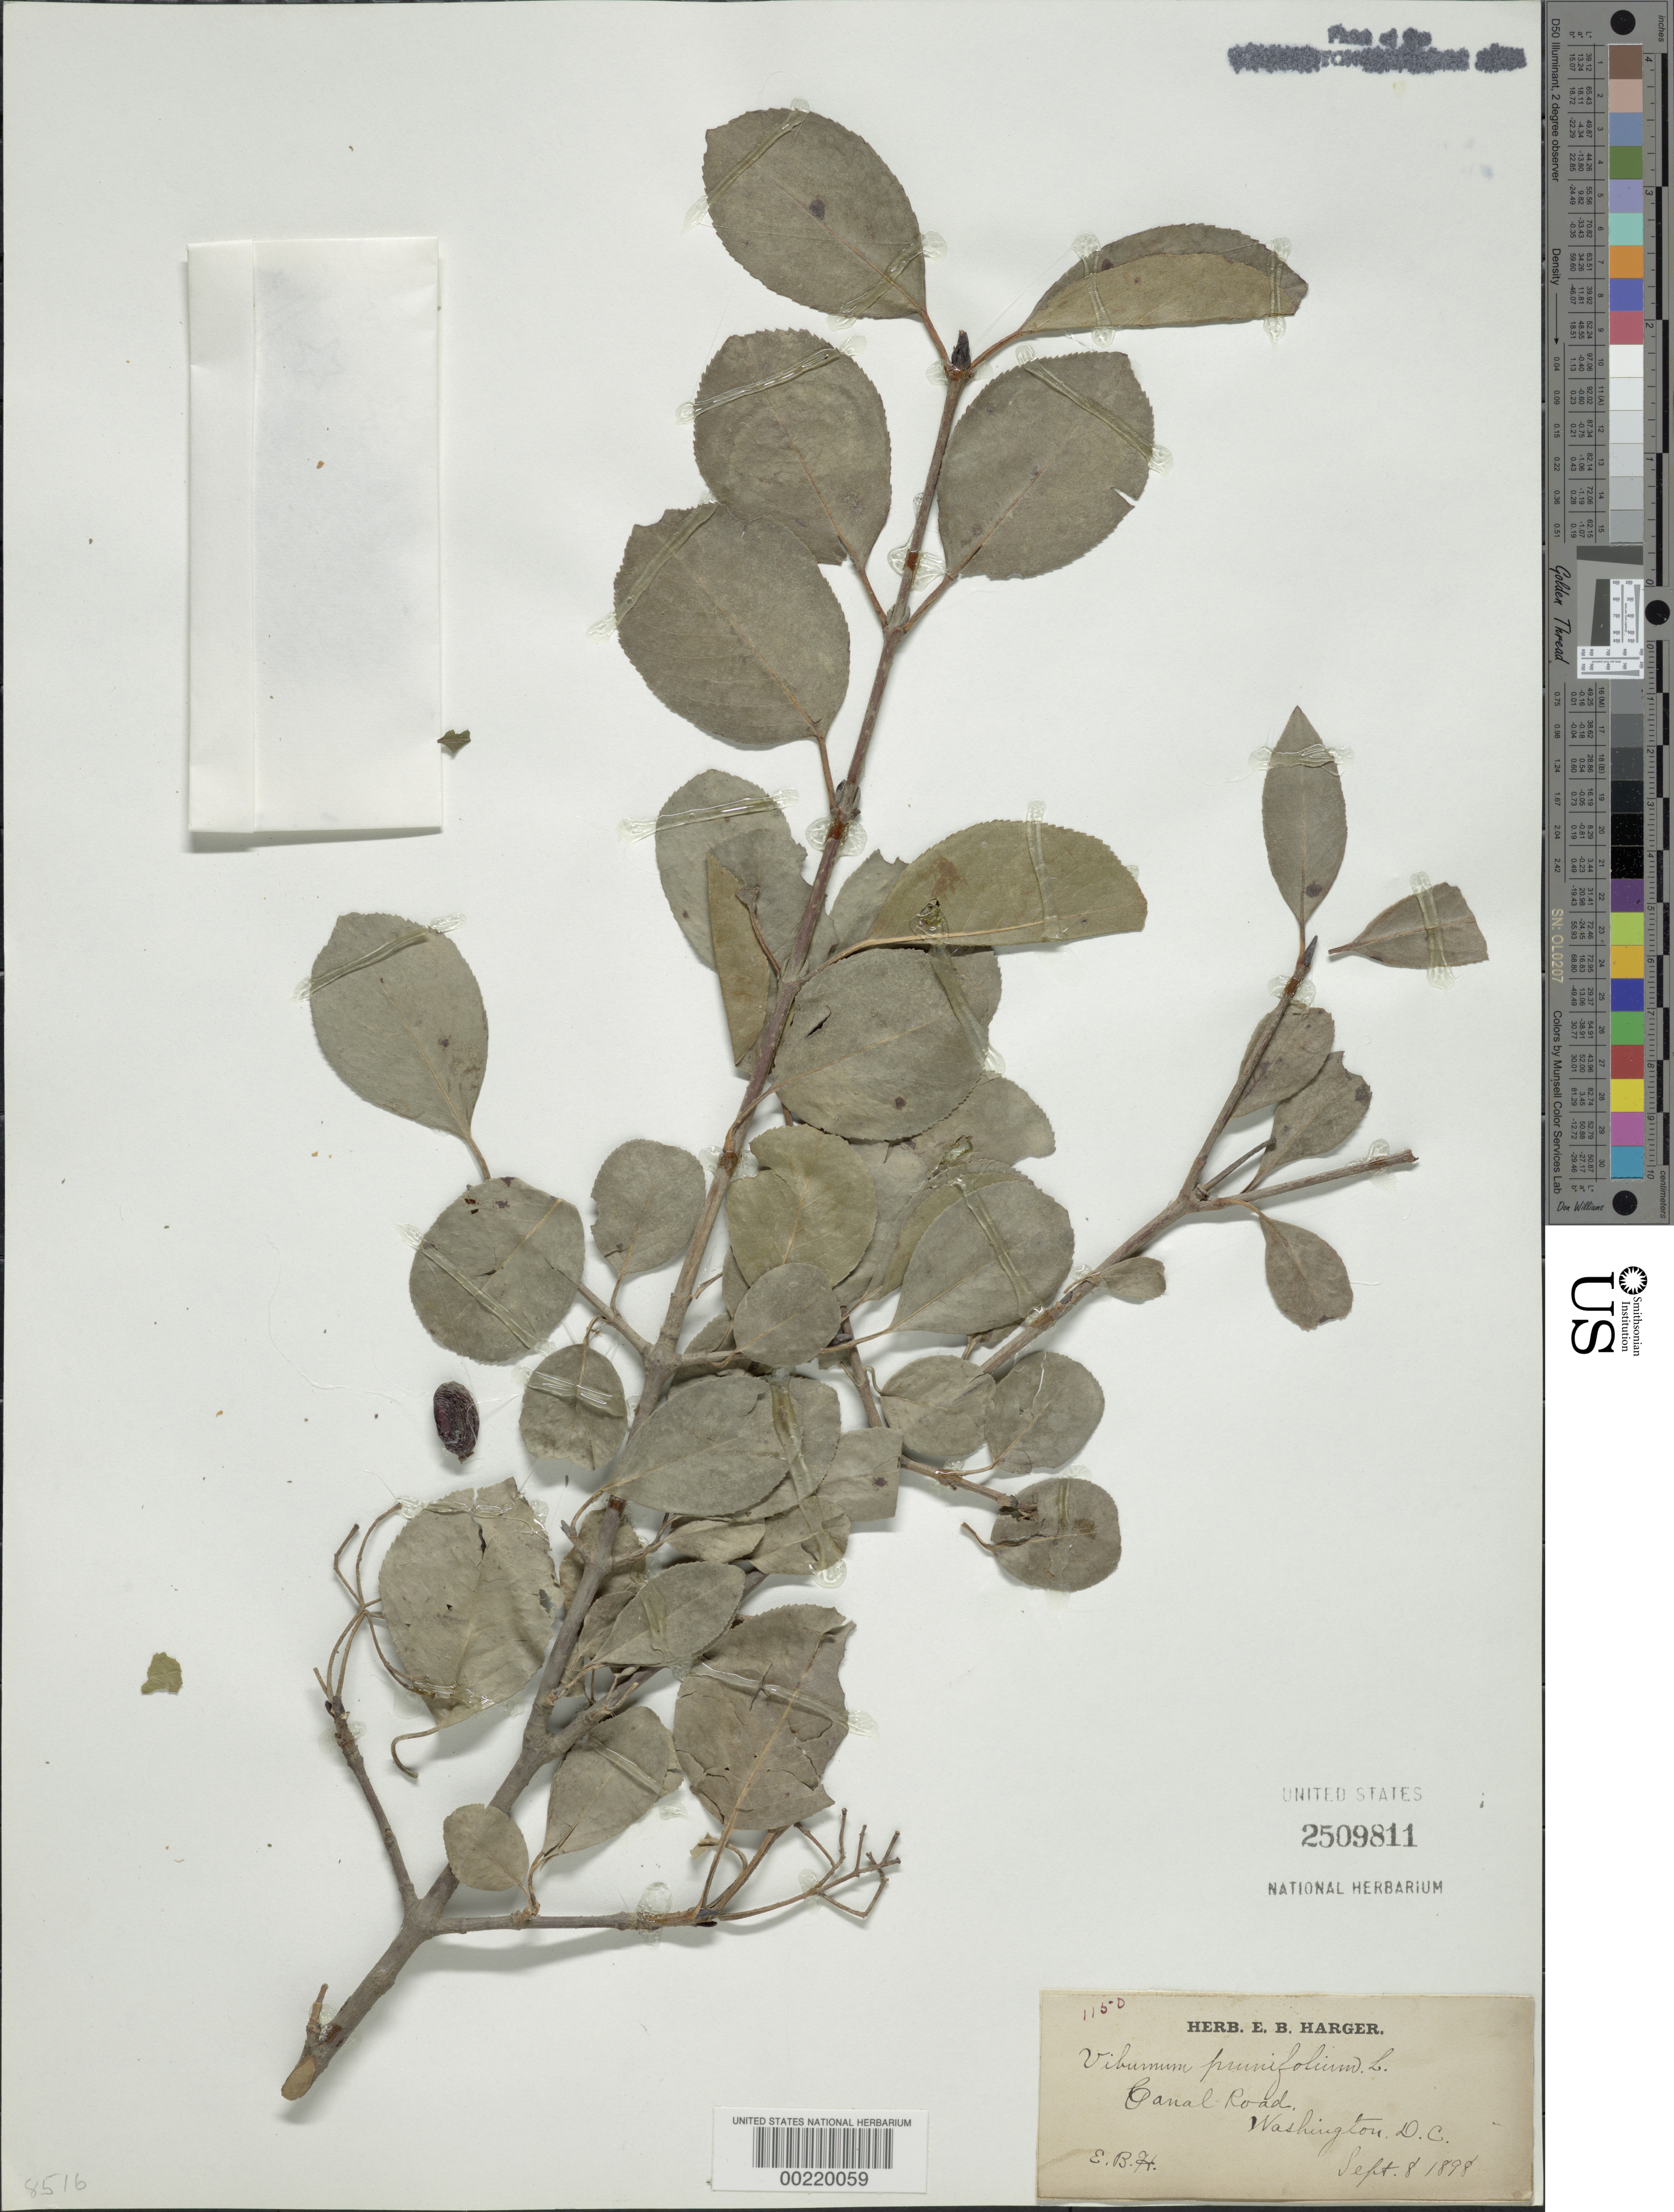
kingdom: Plantae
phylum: Tracheophyta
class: Magnoliopsida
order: Dipsacales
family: Viburnaceae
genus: Viburnum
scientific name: Viburnum prunifolium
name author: L.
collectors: E. B. Harger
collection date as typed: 08 Sep 1898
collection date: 1898-09-08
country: United States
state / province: District of Columbia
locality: Canal Road C. & O. Canal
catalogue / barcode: US 2509811